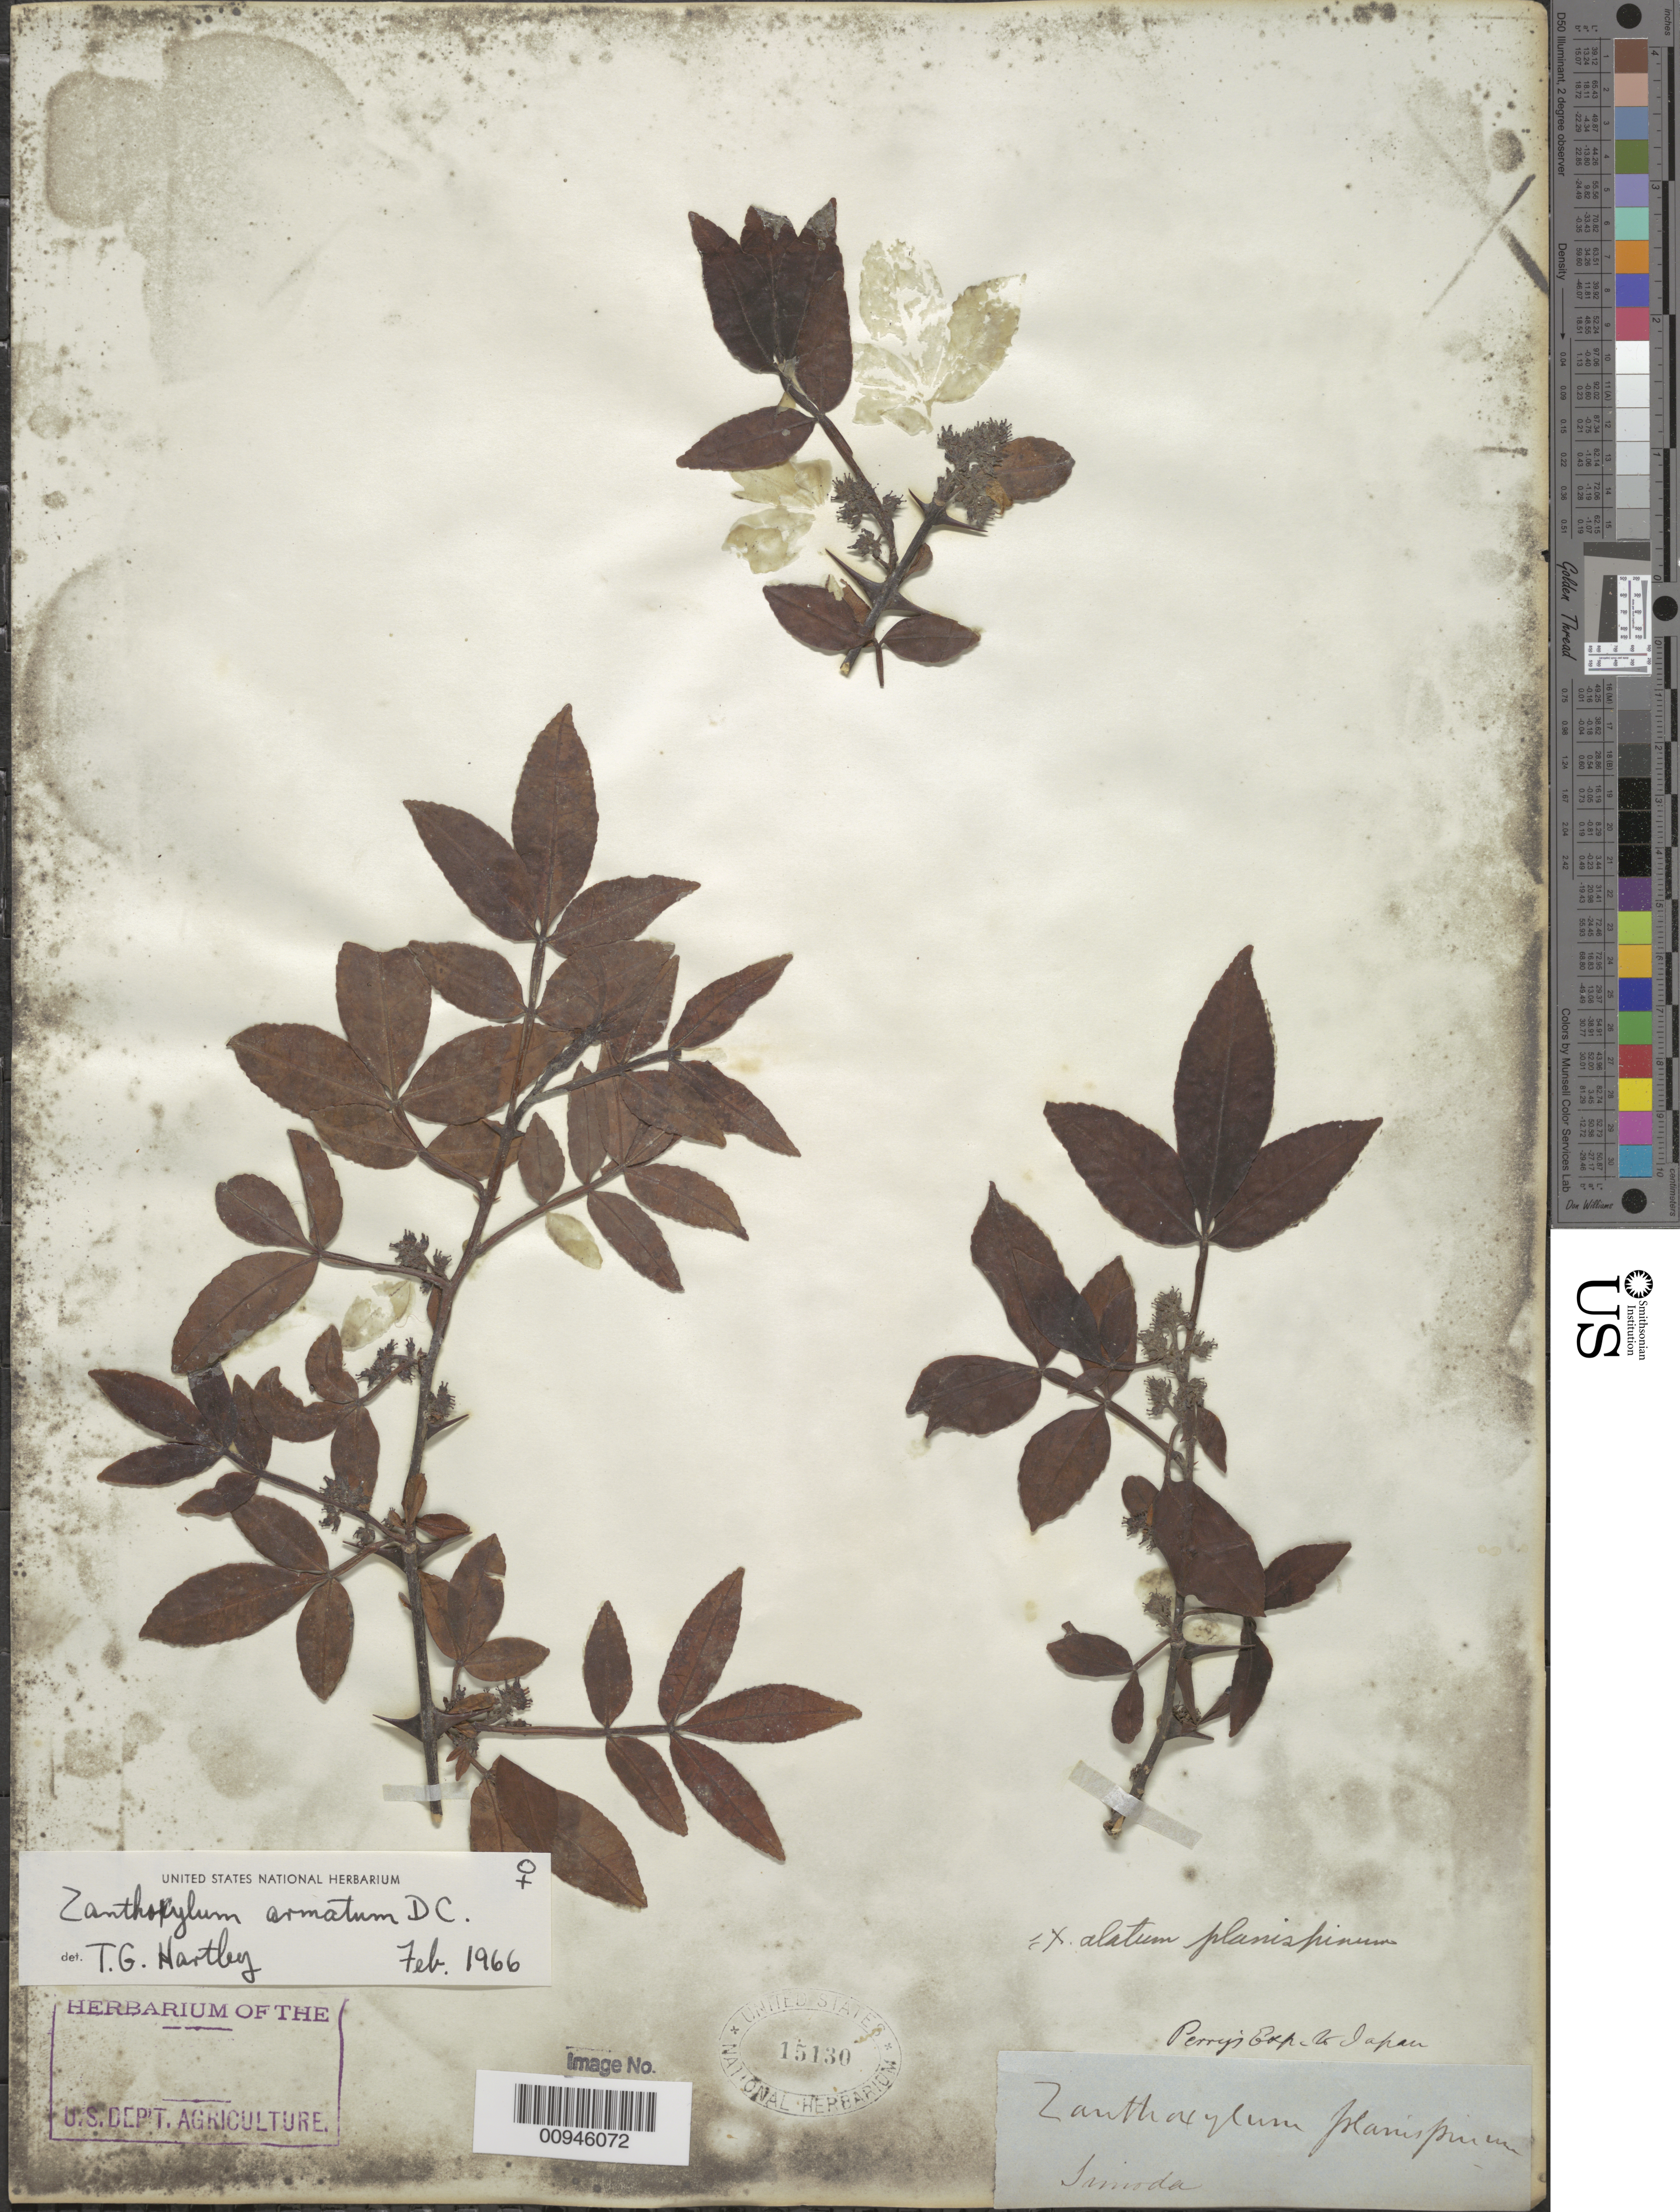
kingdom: Plantae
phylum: Tracheophyta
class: Magnoliopsida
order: Sapindales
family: Rutaceae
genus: Zanthoxylum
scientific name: Zanthoxylum armatum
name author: DC.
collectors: Perry Exped.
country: Japan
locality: Dimoda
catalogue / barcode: US 15130